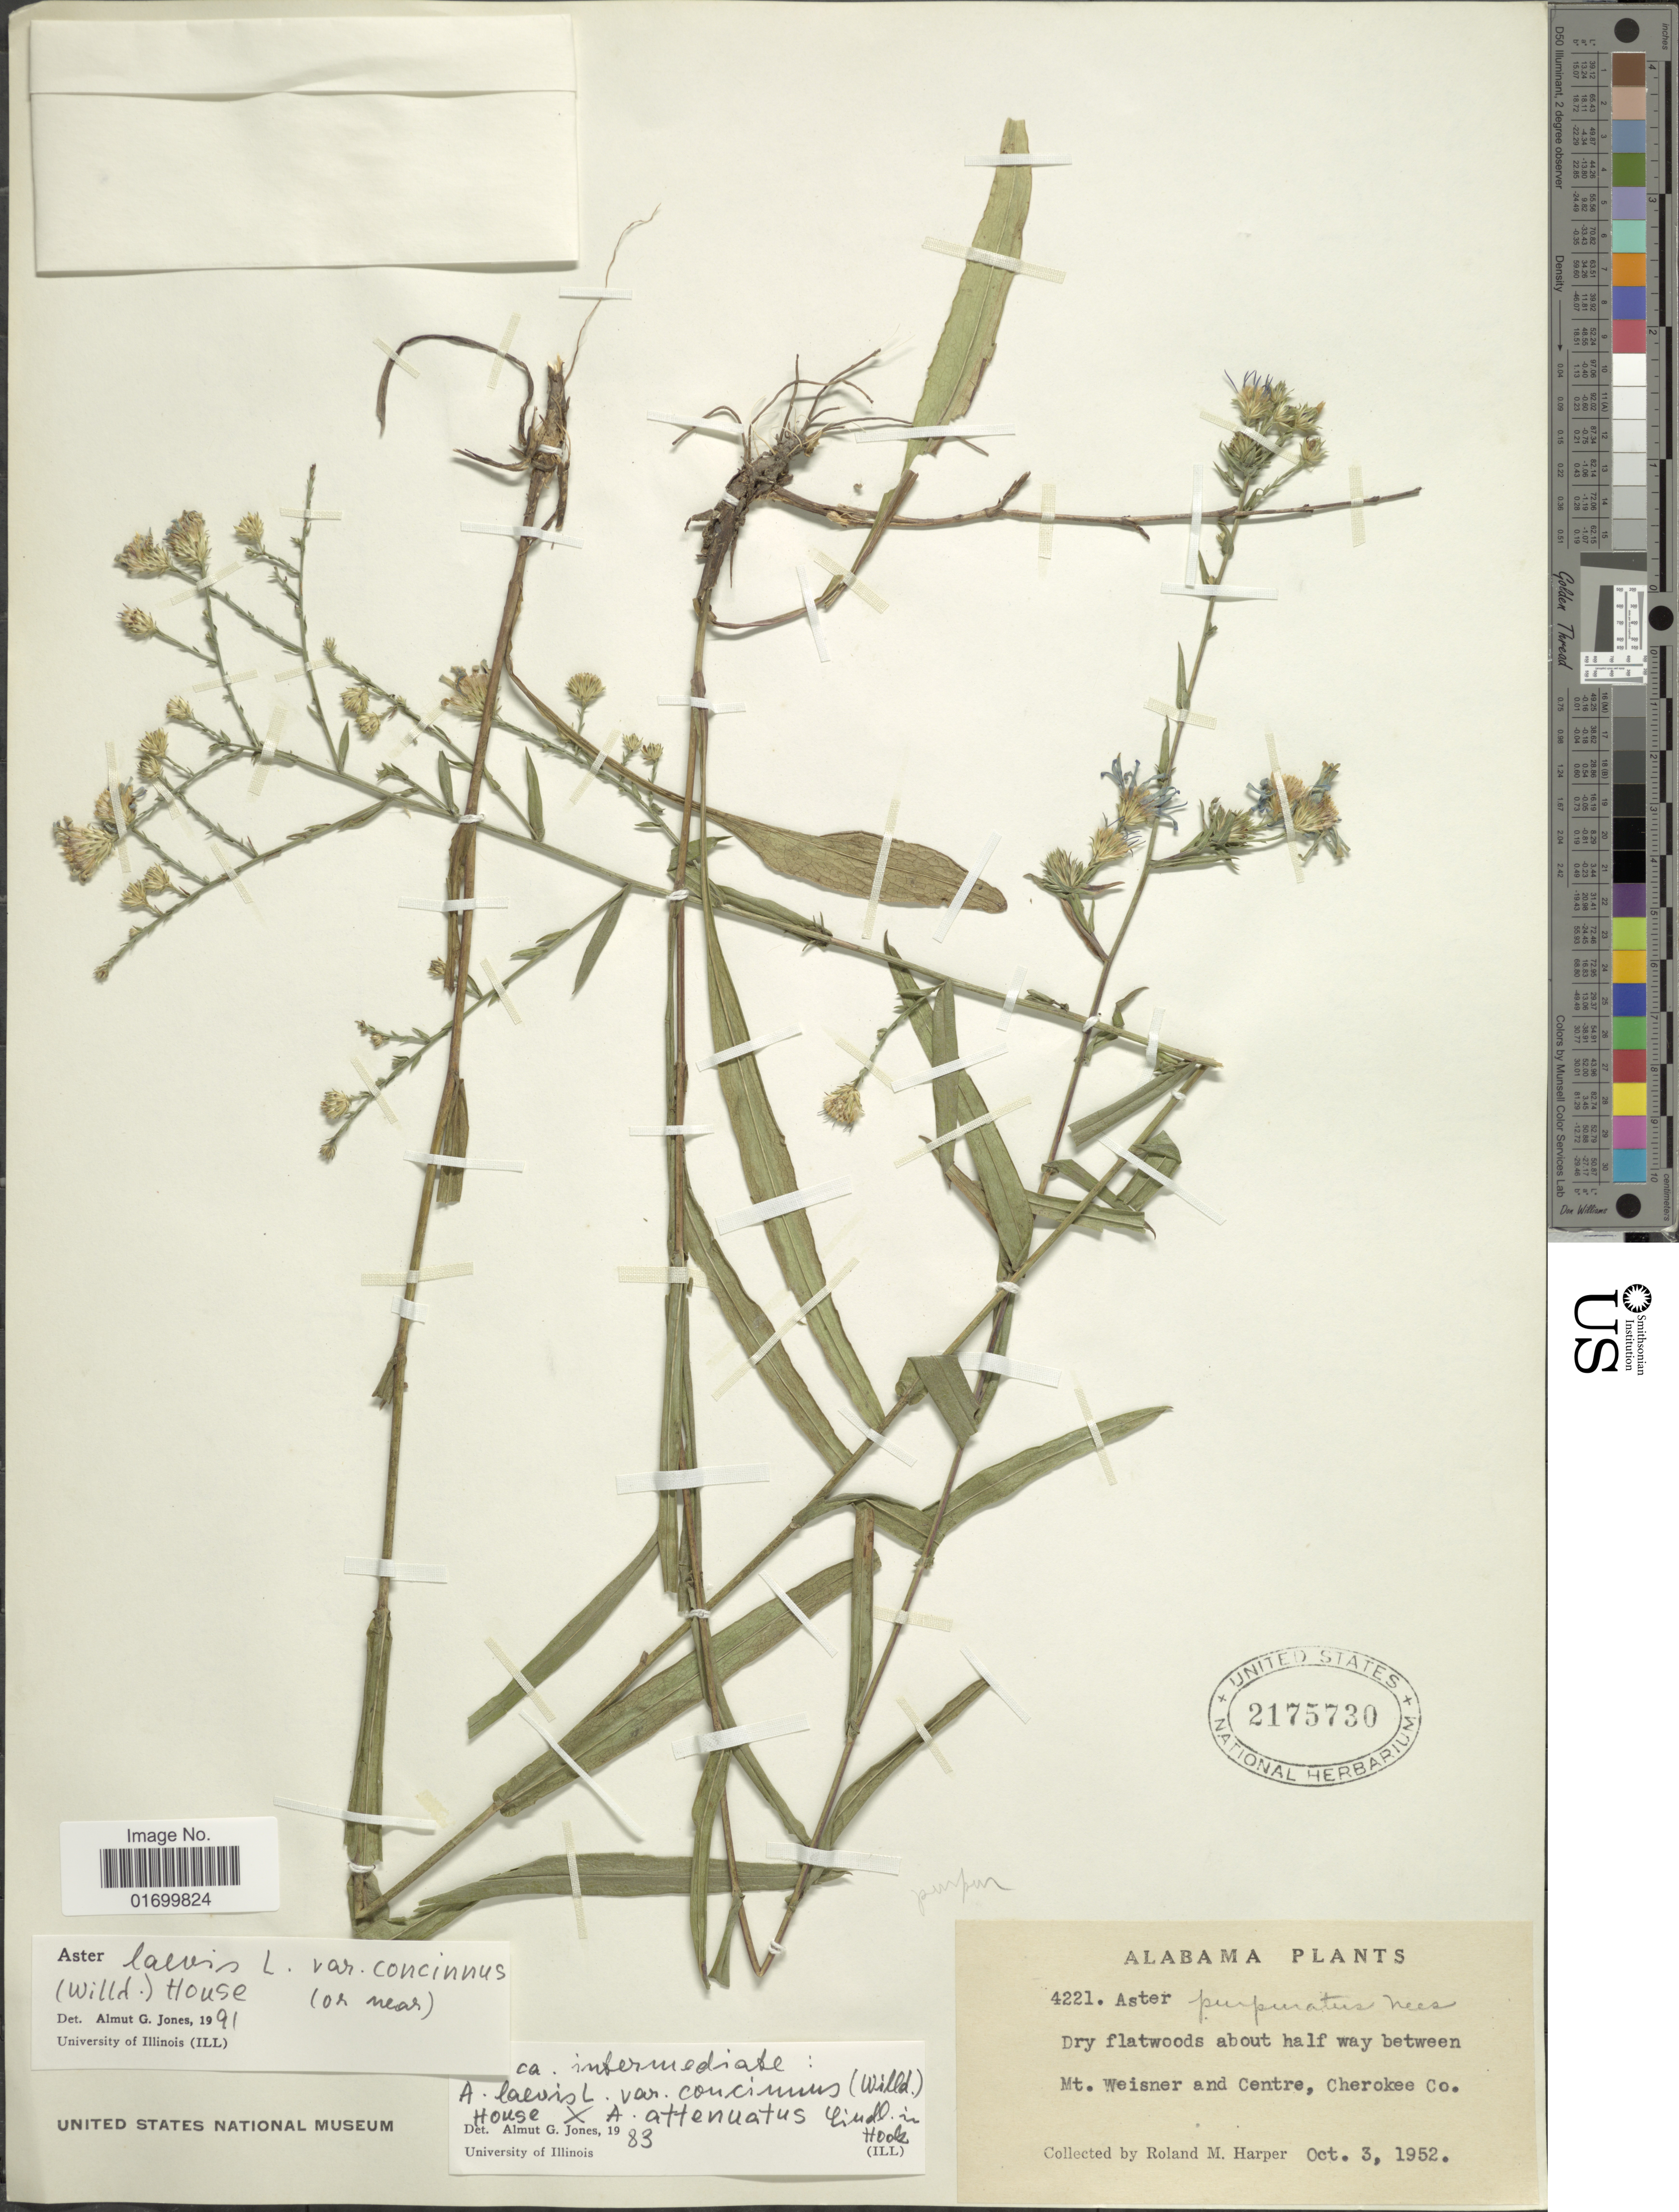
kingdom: Plantae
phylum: Tracheophyta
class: Magnoliopsida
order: Asterales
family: Asteraceae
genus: Symphyotrichum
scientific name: Symphyotrichum laeve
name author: (L.) Á. Löve & D. Löve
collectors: R. M. Harper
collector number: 4221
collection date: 1952-10-03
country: United States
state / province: Alabama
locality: Dry flatwoods about half way between Mt. Weisner and Centre, Cherokee Co.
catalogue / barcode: US 2175730